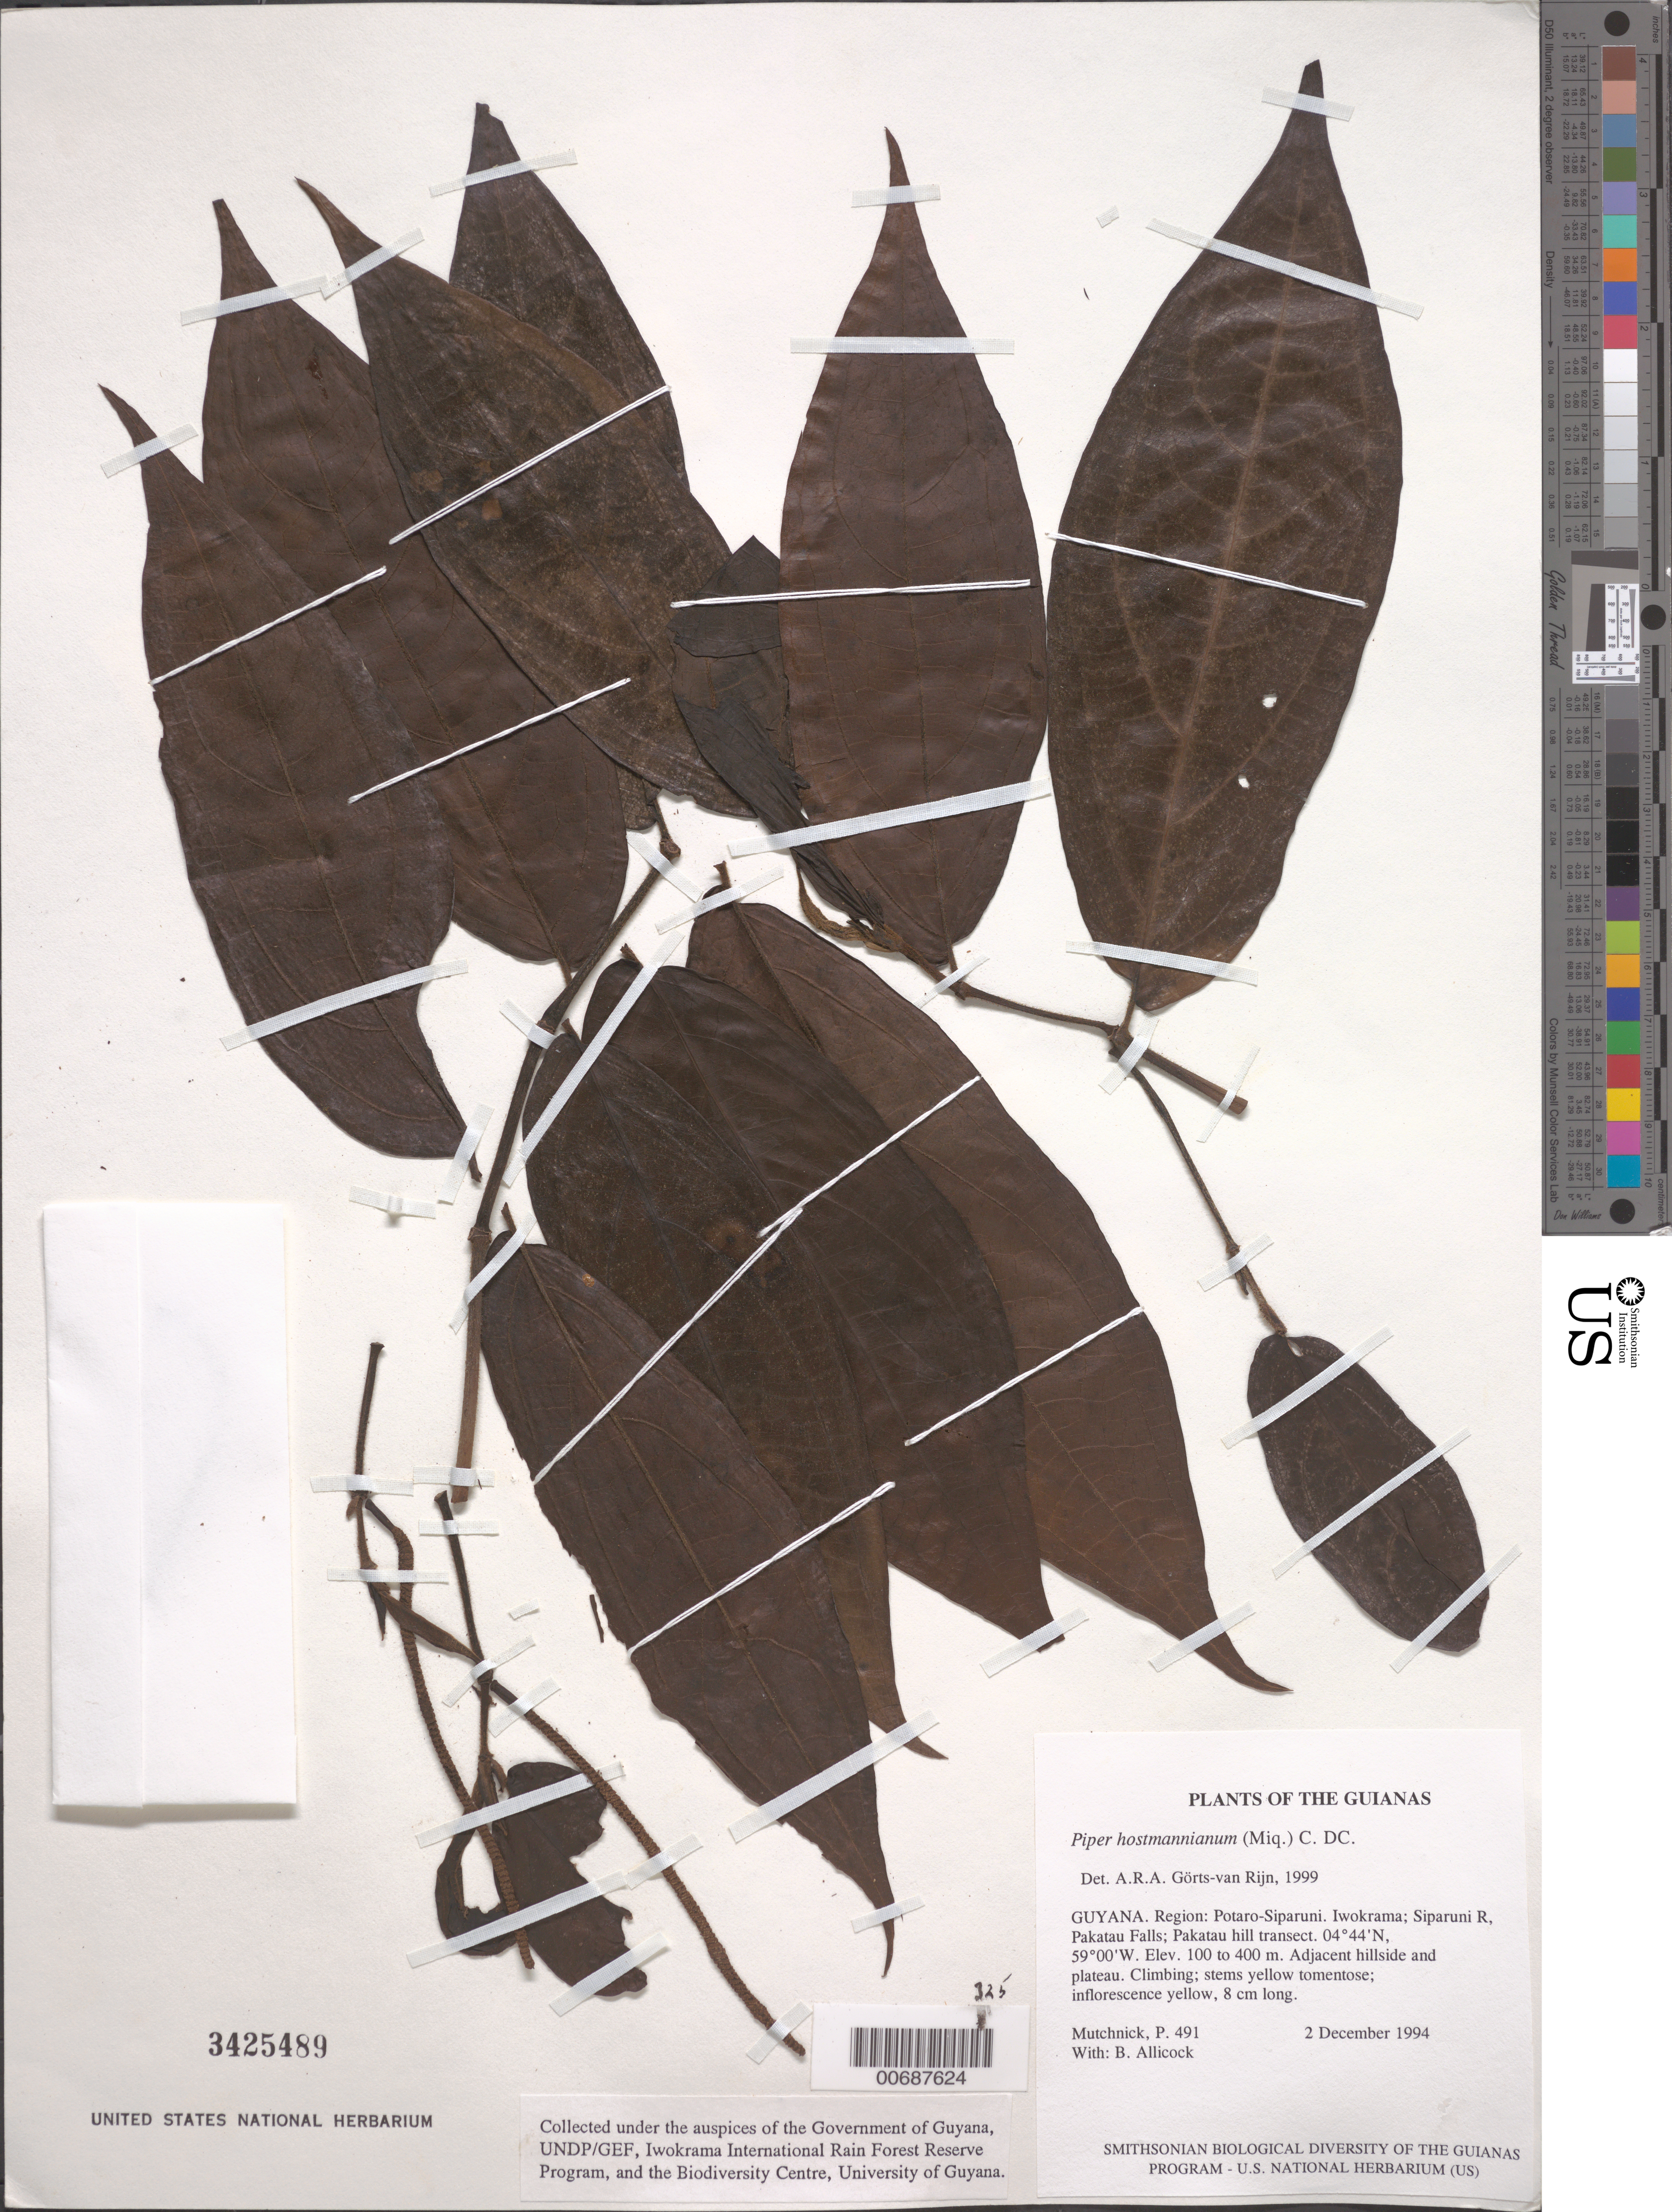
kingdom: Plantae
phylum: Tracheophyta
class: Magnoliopsida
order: Piperales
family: Piperaceae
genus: Piper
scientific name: Piper hostmannianum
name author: (Miq.) C. DC.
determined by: Görts-van Rijn, A. R. A.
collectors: P. Mutchnick & B. Allicock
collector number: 491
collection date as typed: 2 December 1994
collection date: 1994-12-02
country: Guyana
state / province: Potaro-Siparuni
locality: Iwokrama; Siparuni R, Pakatau Falls; Pakatau hill transect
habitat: Adjacent hillside and plateau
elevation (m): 100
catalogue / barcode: US 3425489